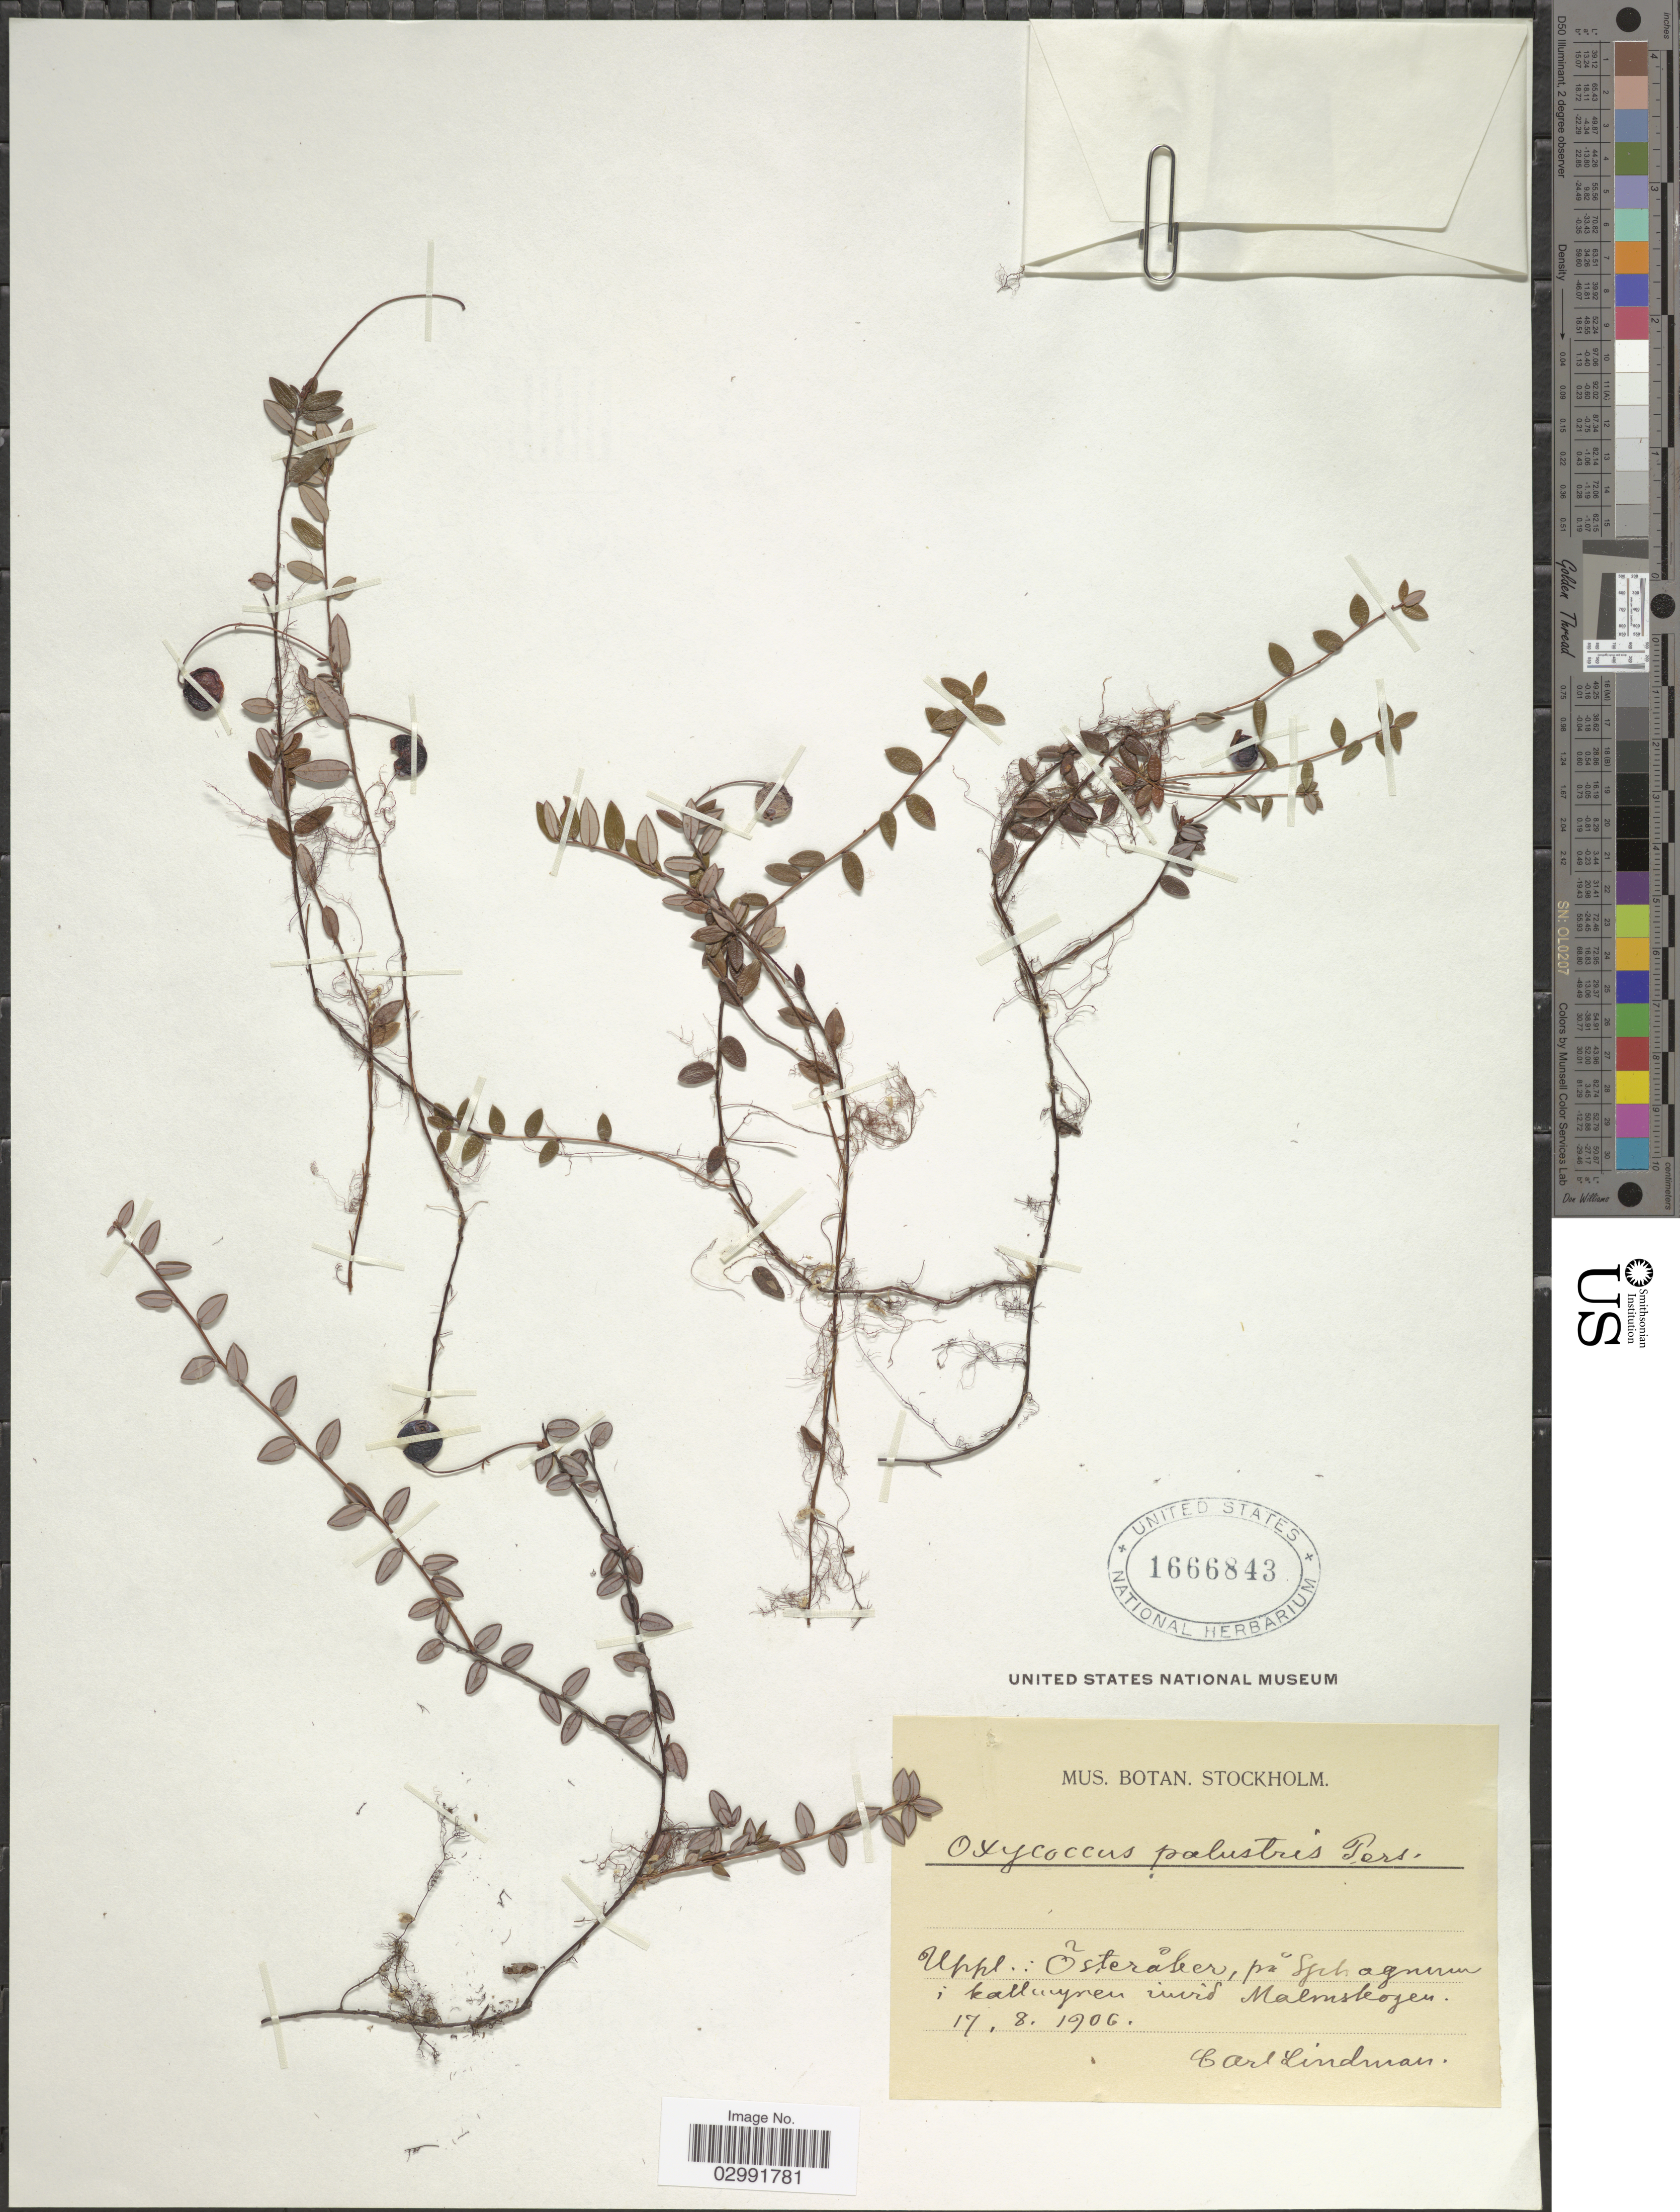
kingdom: Plantae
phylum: Tracheophyta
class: Magnoliopsida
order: Ericales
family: Ericaceae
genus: Vaccinium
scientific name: Vaccinium oxycoccos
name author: L.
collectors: C. A. M. Lindman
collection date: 1906-08-17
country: Sweden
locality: Uppl: Österåker, på Sphagnum i kall myren invid Malmskogen.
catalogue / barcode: US 1666843